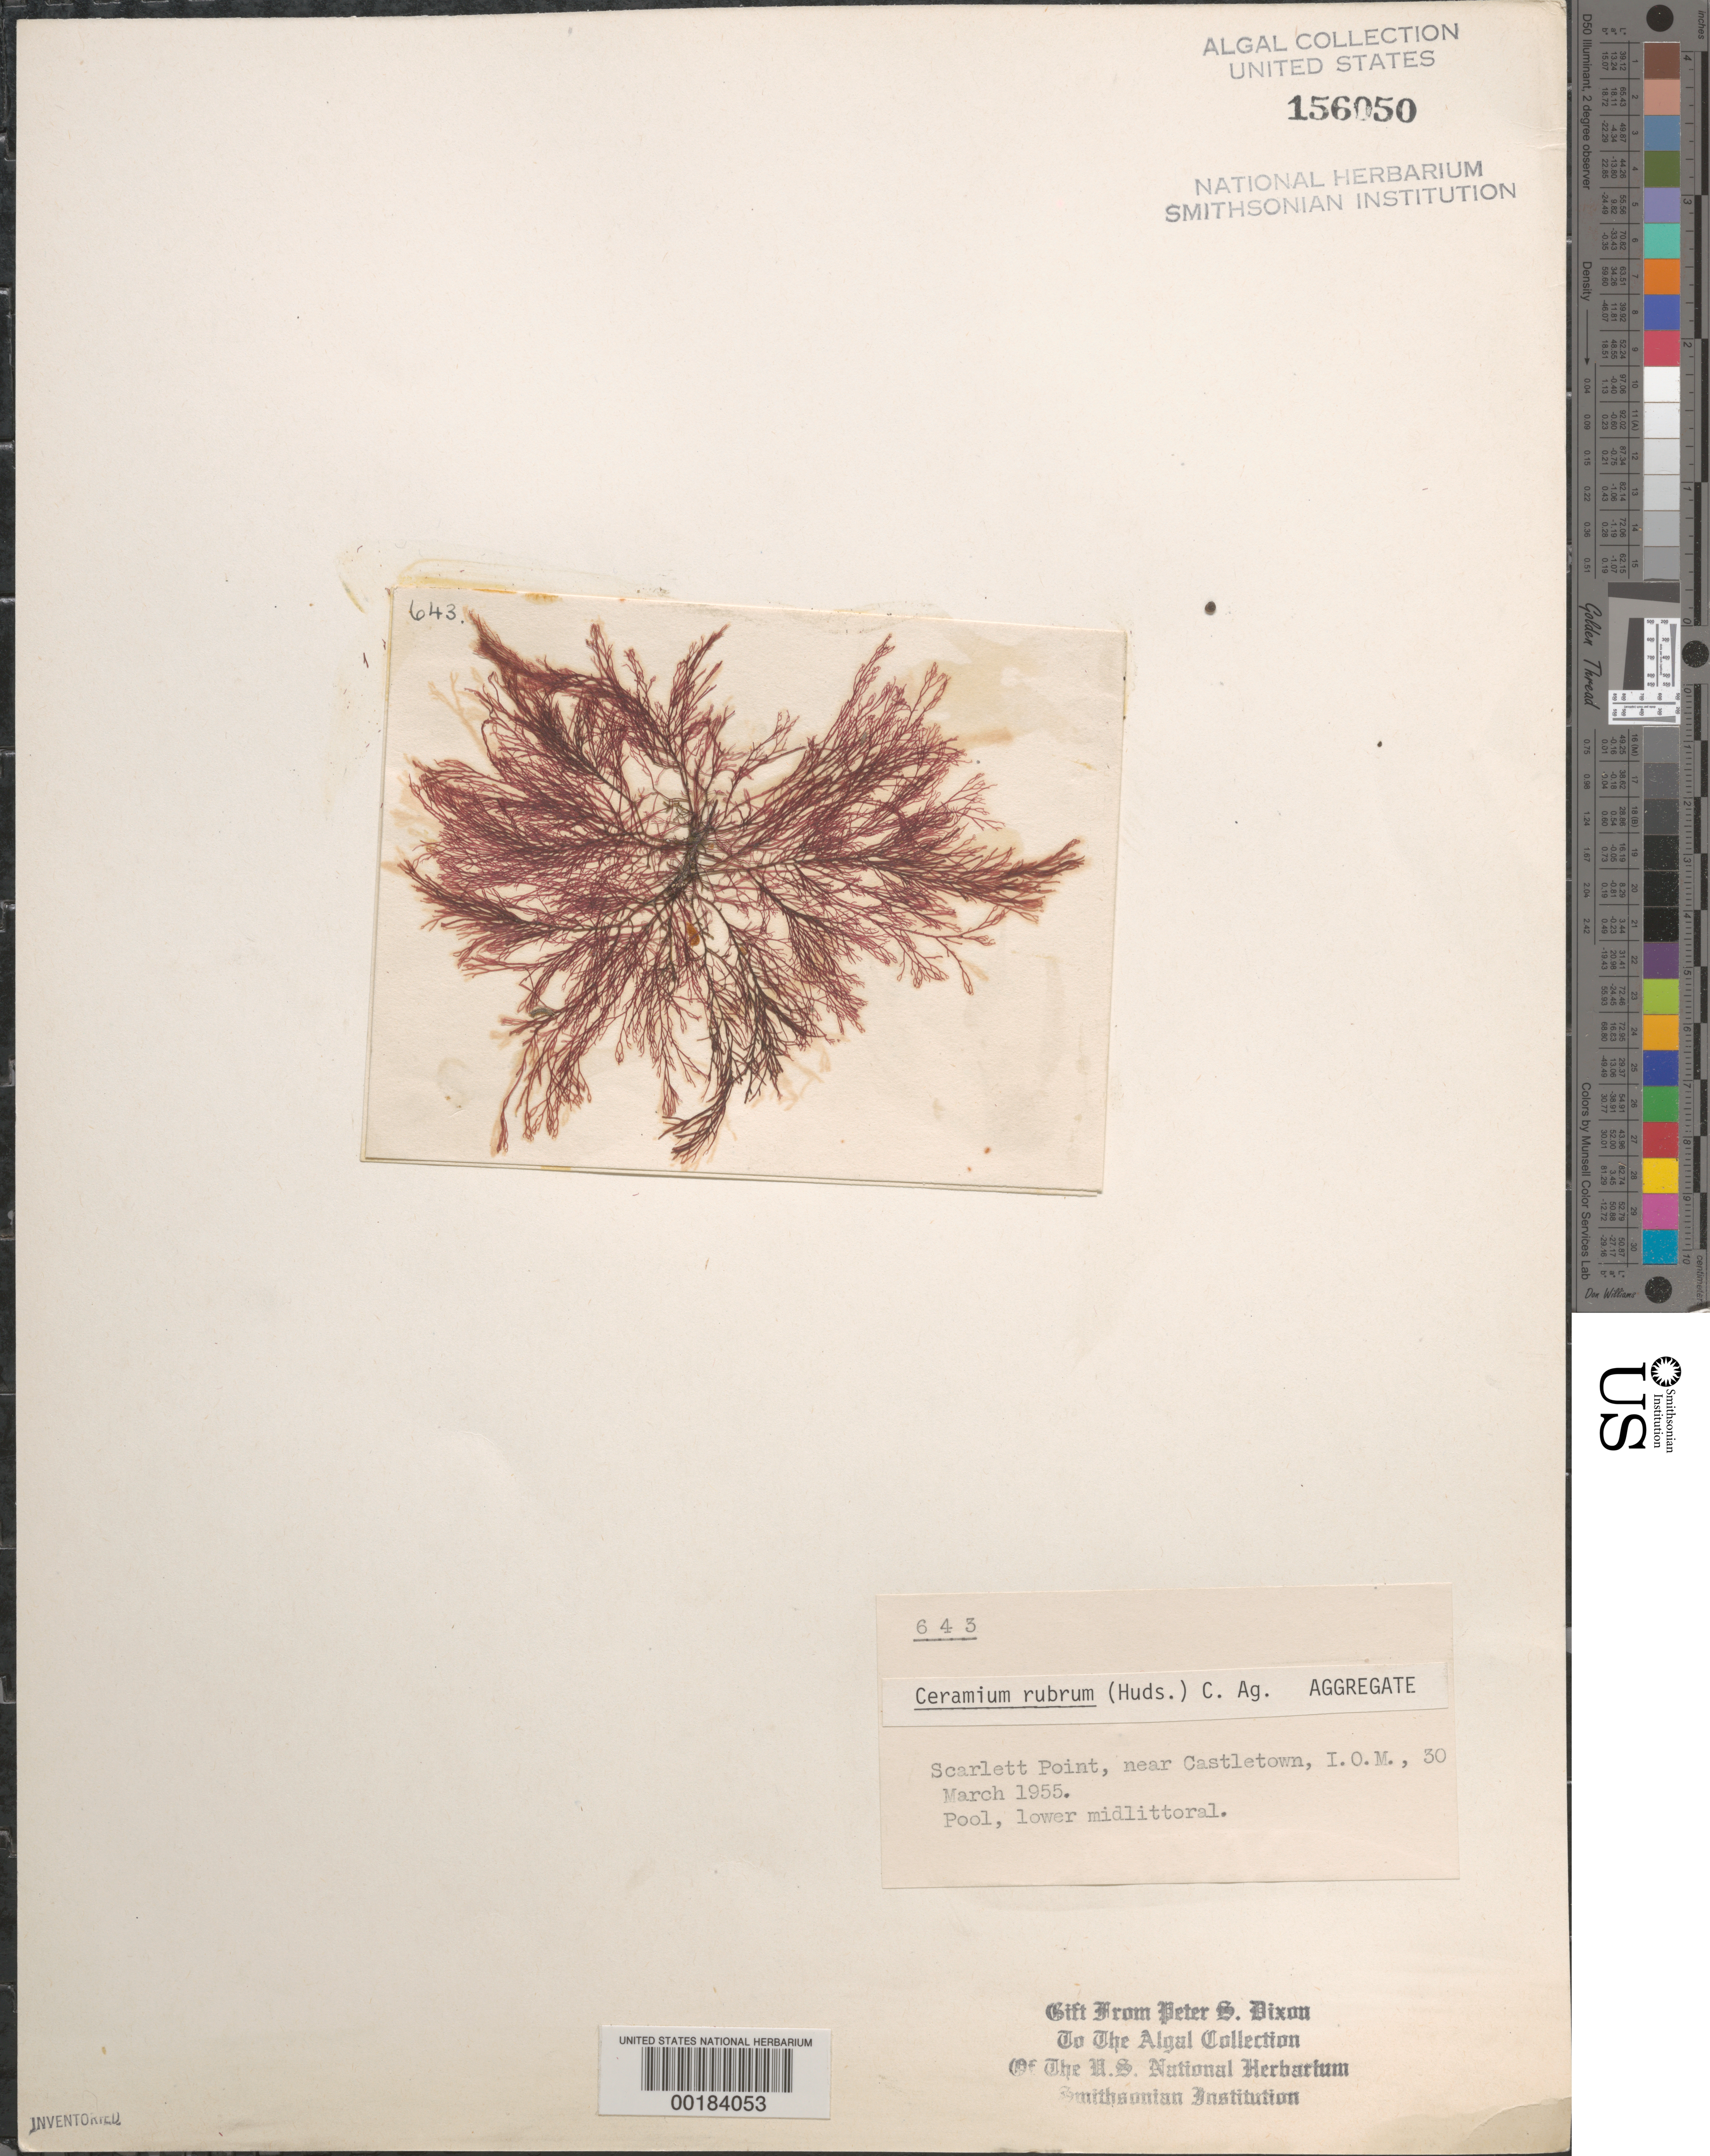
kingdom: Plantae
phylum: Rhodophyta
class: Florideophyceae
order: Ceramiales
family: Ceramiaceae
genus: Ceramium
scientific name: Ceramium rubrum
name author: C. Agardh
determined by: Dixon, P. S.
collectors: P. S. Dixon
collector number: PSD 643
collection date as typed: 30 Mar 1955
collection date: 1955-03-30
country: United Kingdom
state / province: England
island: Isle of Man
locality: Scarlett Point, near Castletown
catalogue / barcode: US 156050